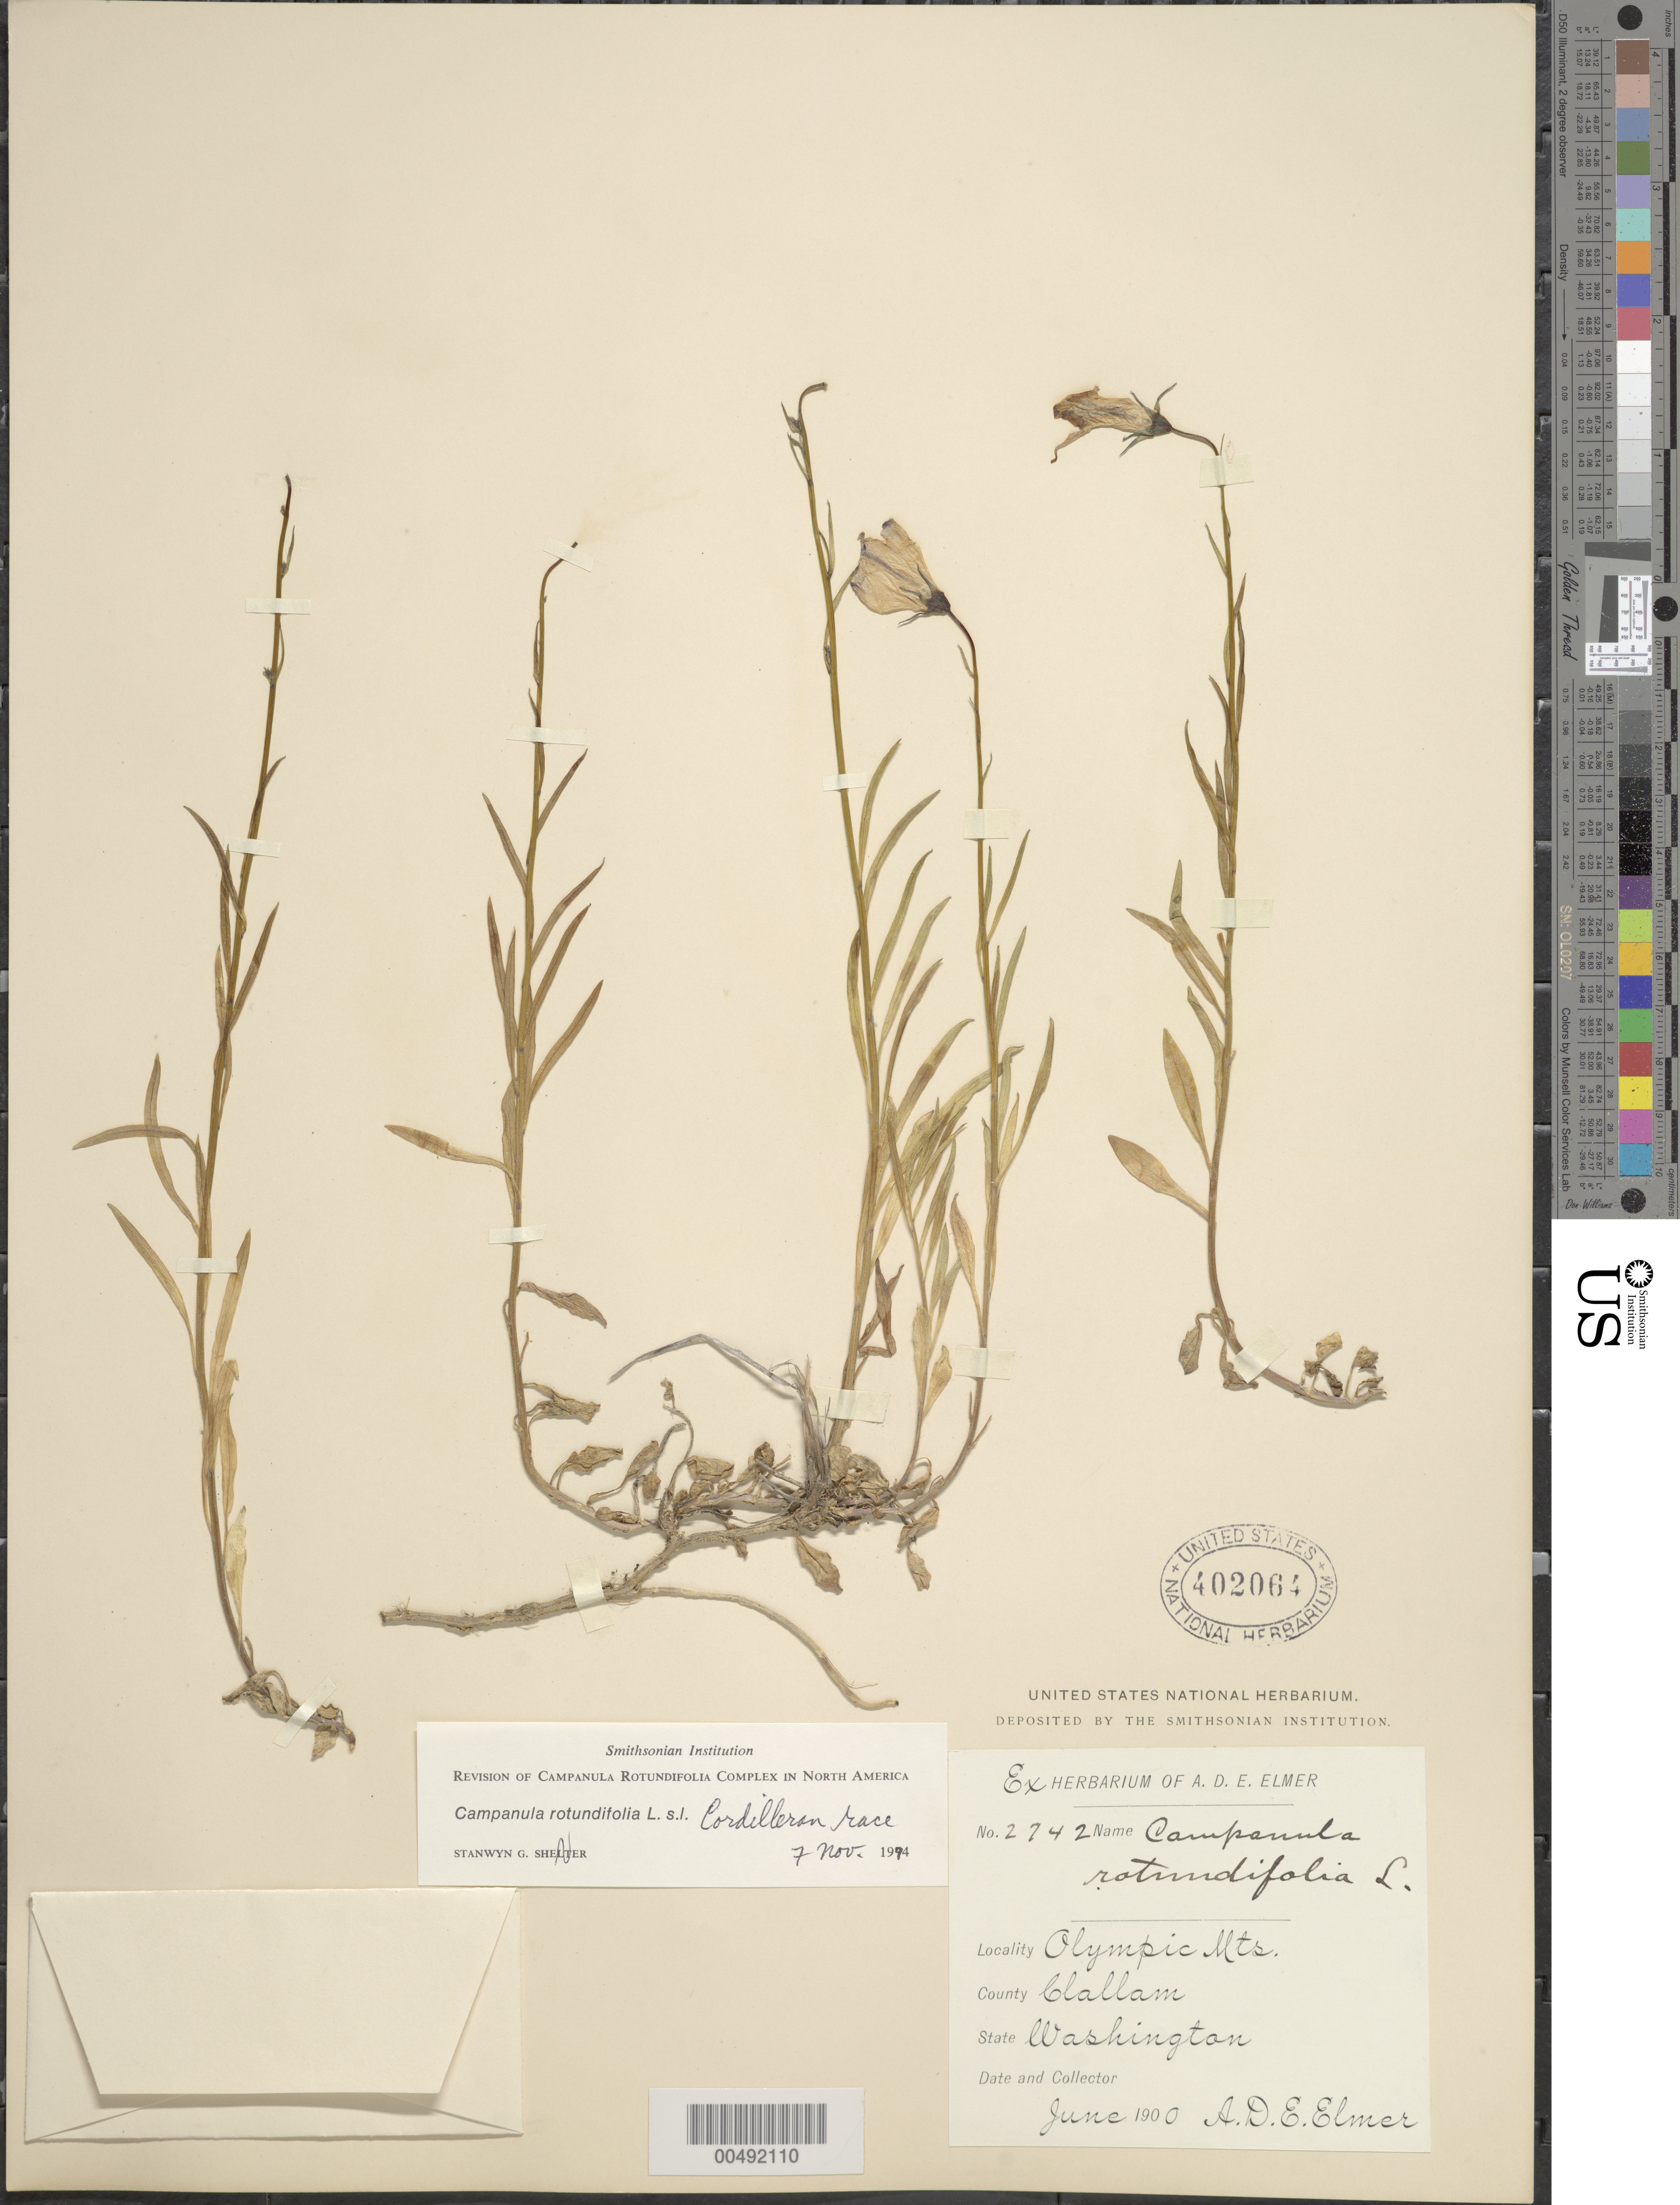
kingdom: Plantae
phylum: Tracheophyta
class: Magnoliopsida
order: Asterales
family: Campanulaceae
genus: Campanula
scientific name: Campanula rotundifolia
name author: L.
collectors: A. D. E. Elmer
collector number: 2742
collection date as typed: Jun 1900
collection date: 1900-06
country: United States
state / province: Washington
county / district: Clallam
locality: Olympic Mountains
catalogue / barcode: US 402064